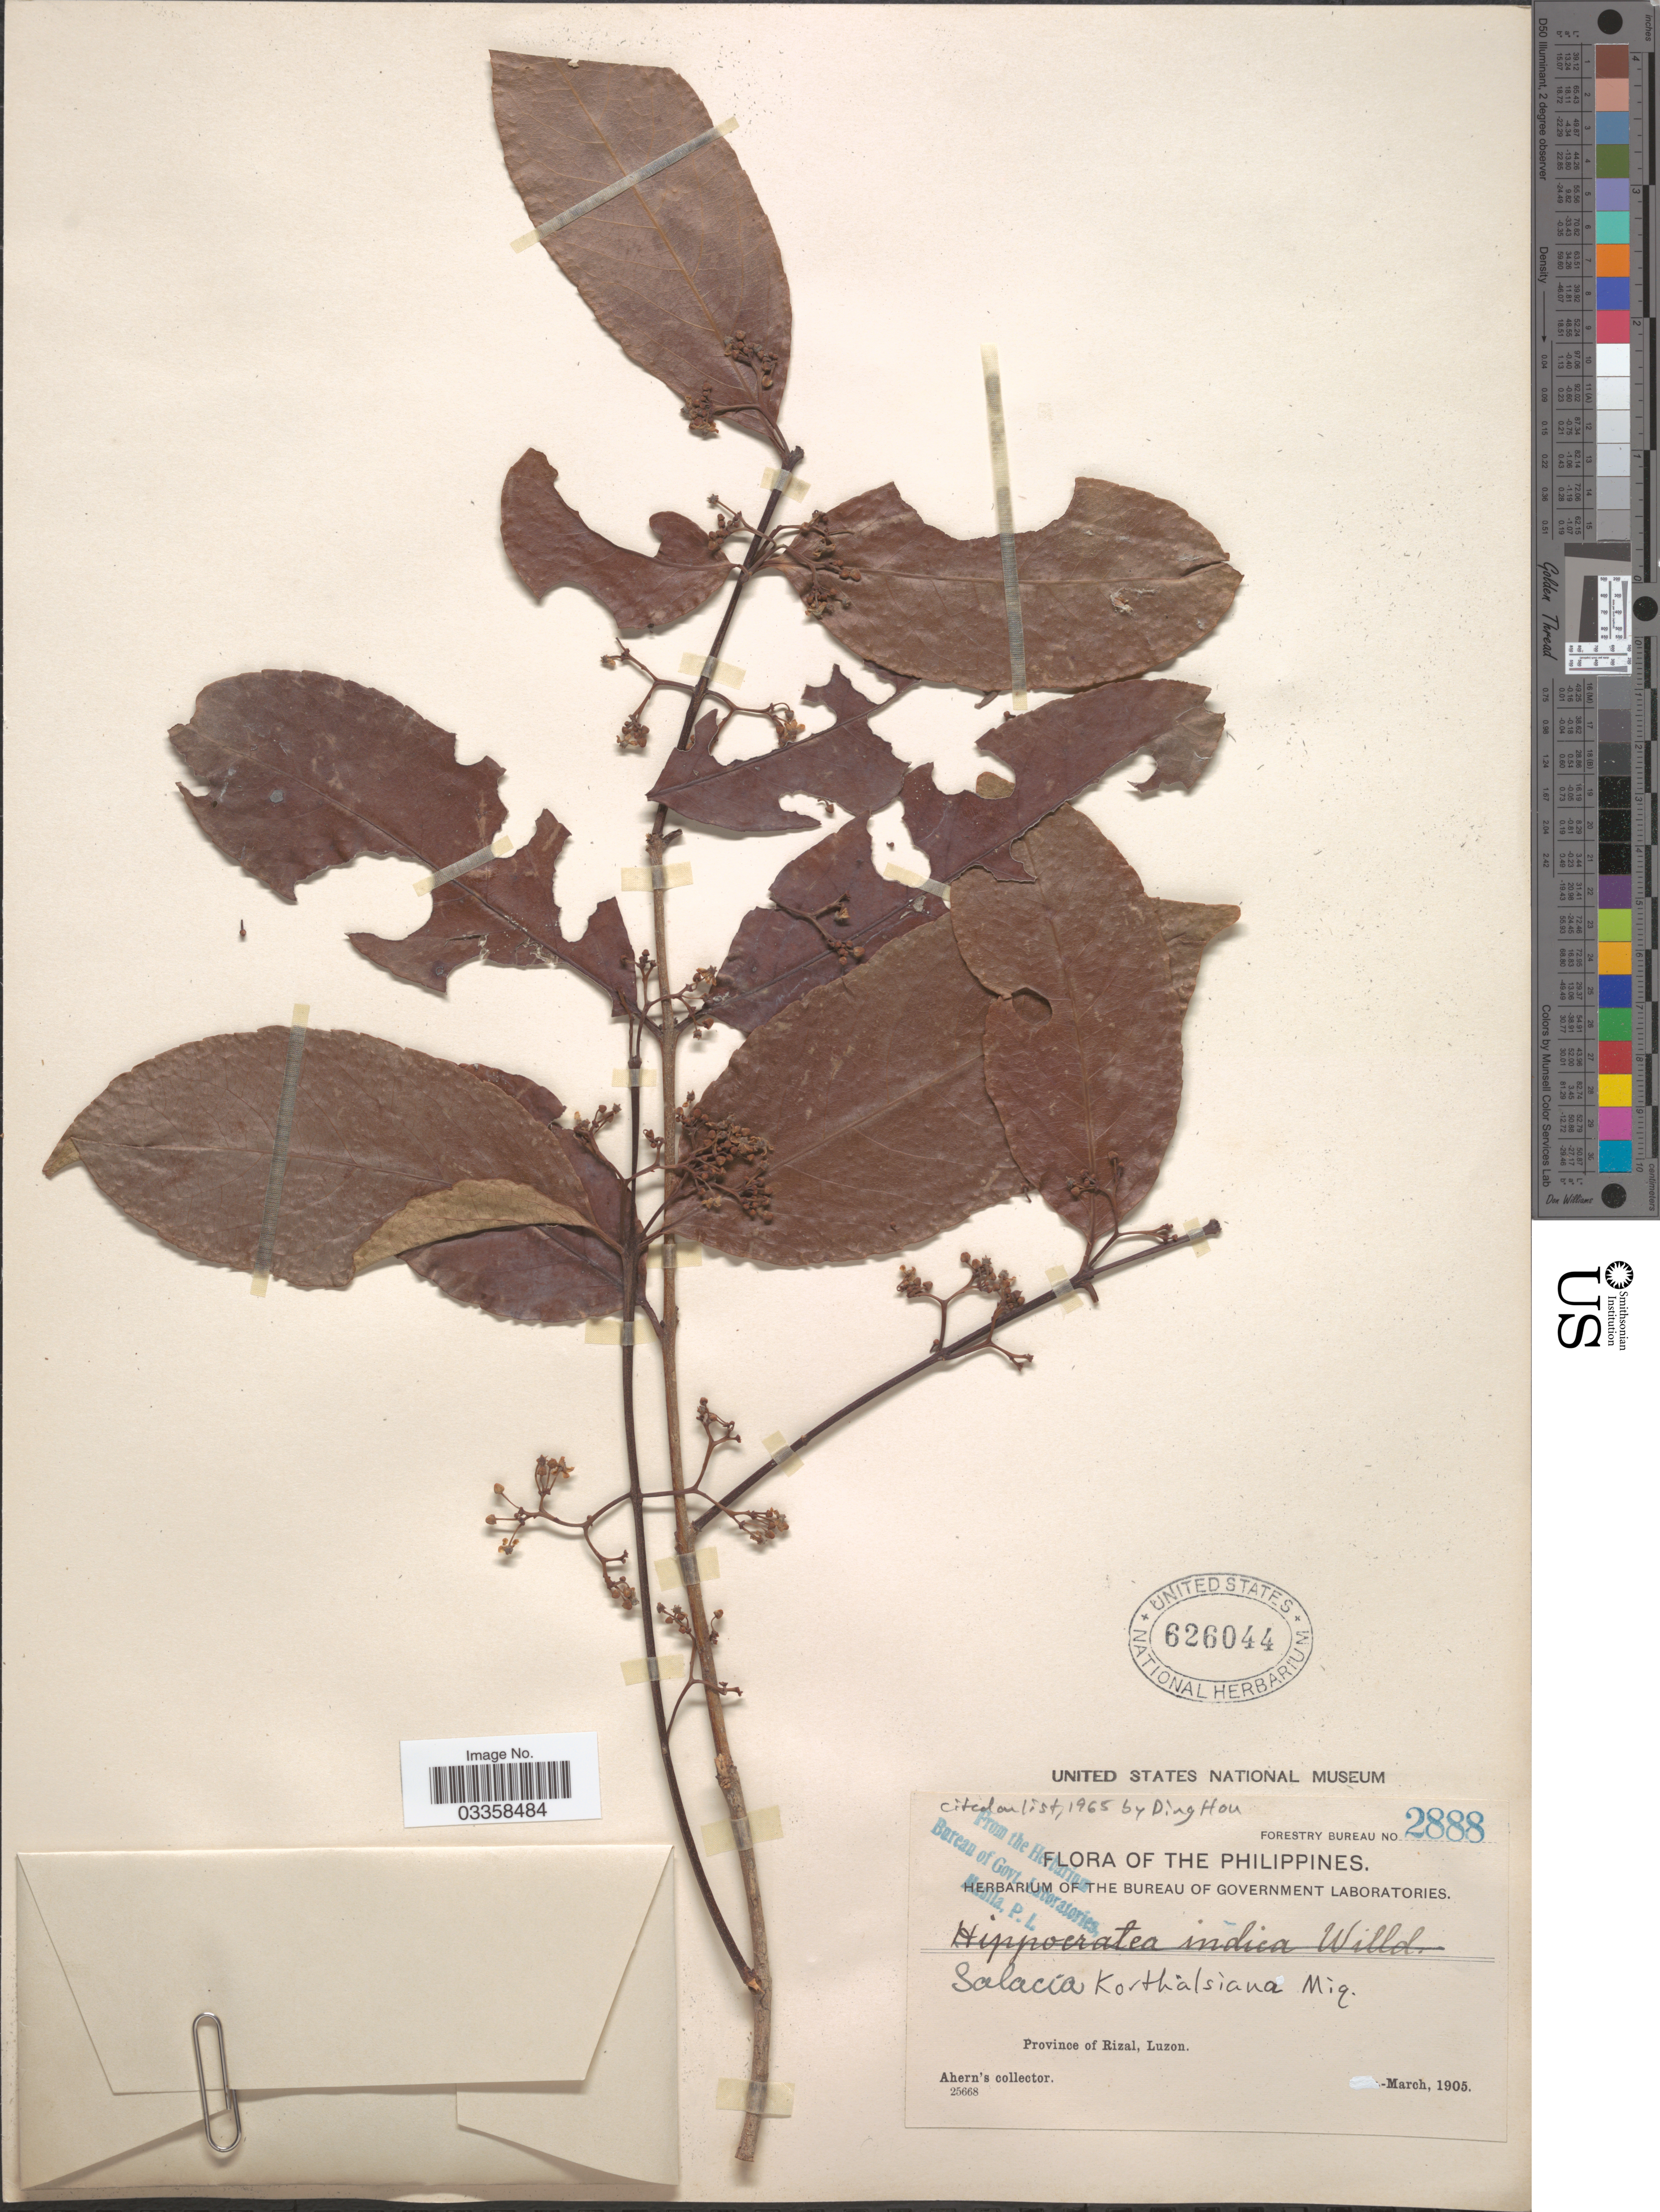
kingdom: Plantae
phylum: Tracheophyta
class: Magnoliopsida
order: Celastrales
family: Celastraceae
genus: Salacia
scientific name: Salacia korthalsiana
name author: Miq.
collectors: Ahern's collector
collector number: Forestry Bureau 2888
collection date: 1905-03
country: Philippines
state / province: Calabarzon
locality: Province of Rizal, Luzon.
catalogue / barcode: US 626044